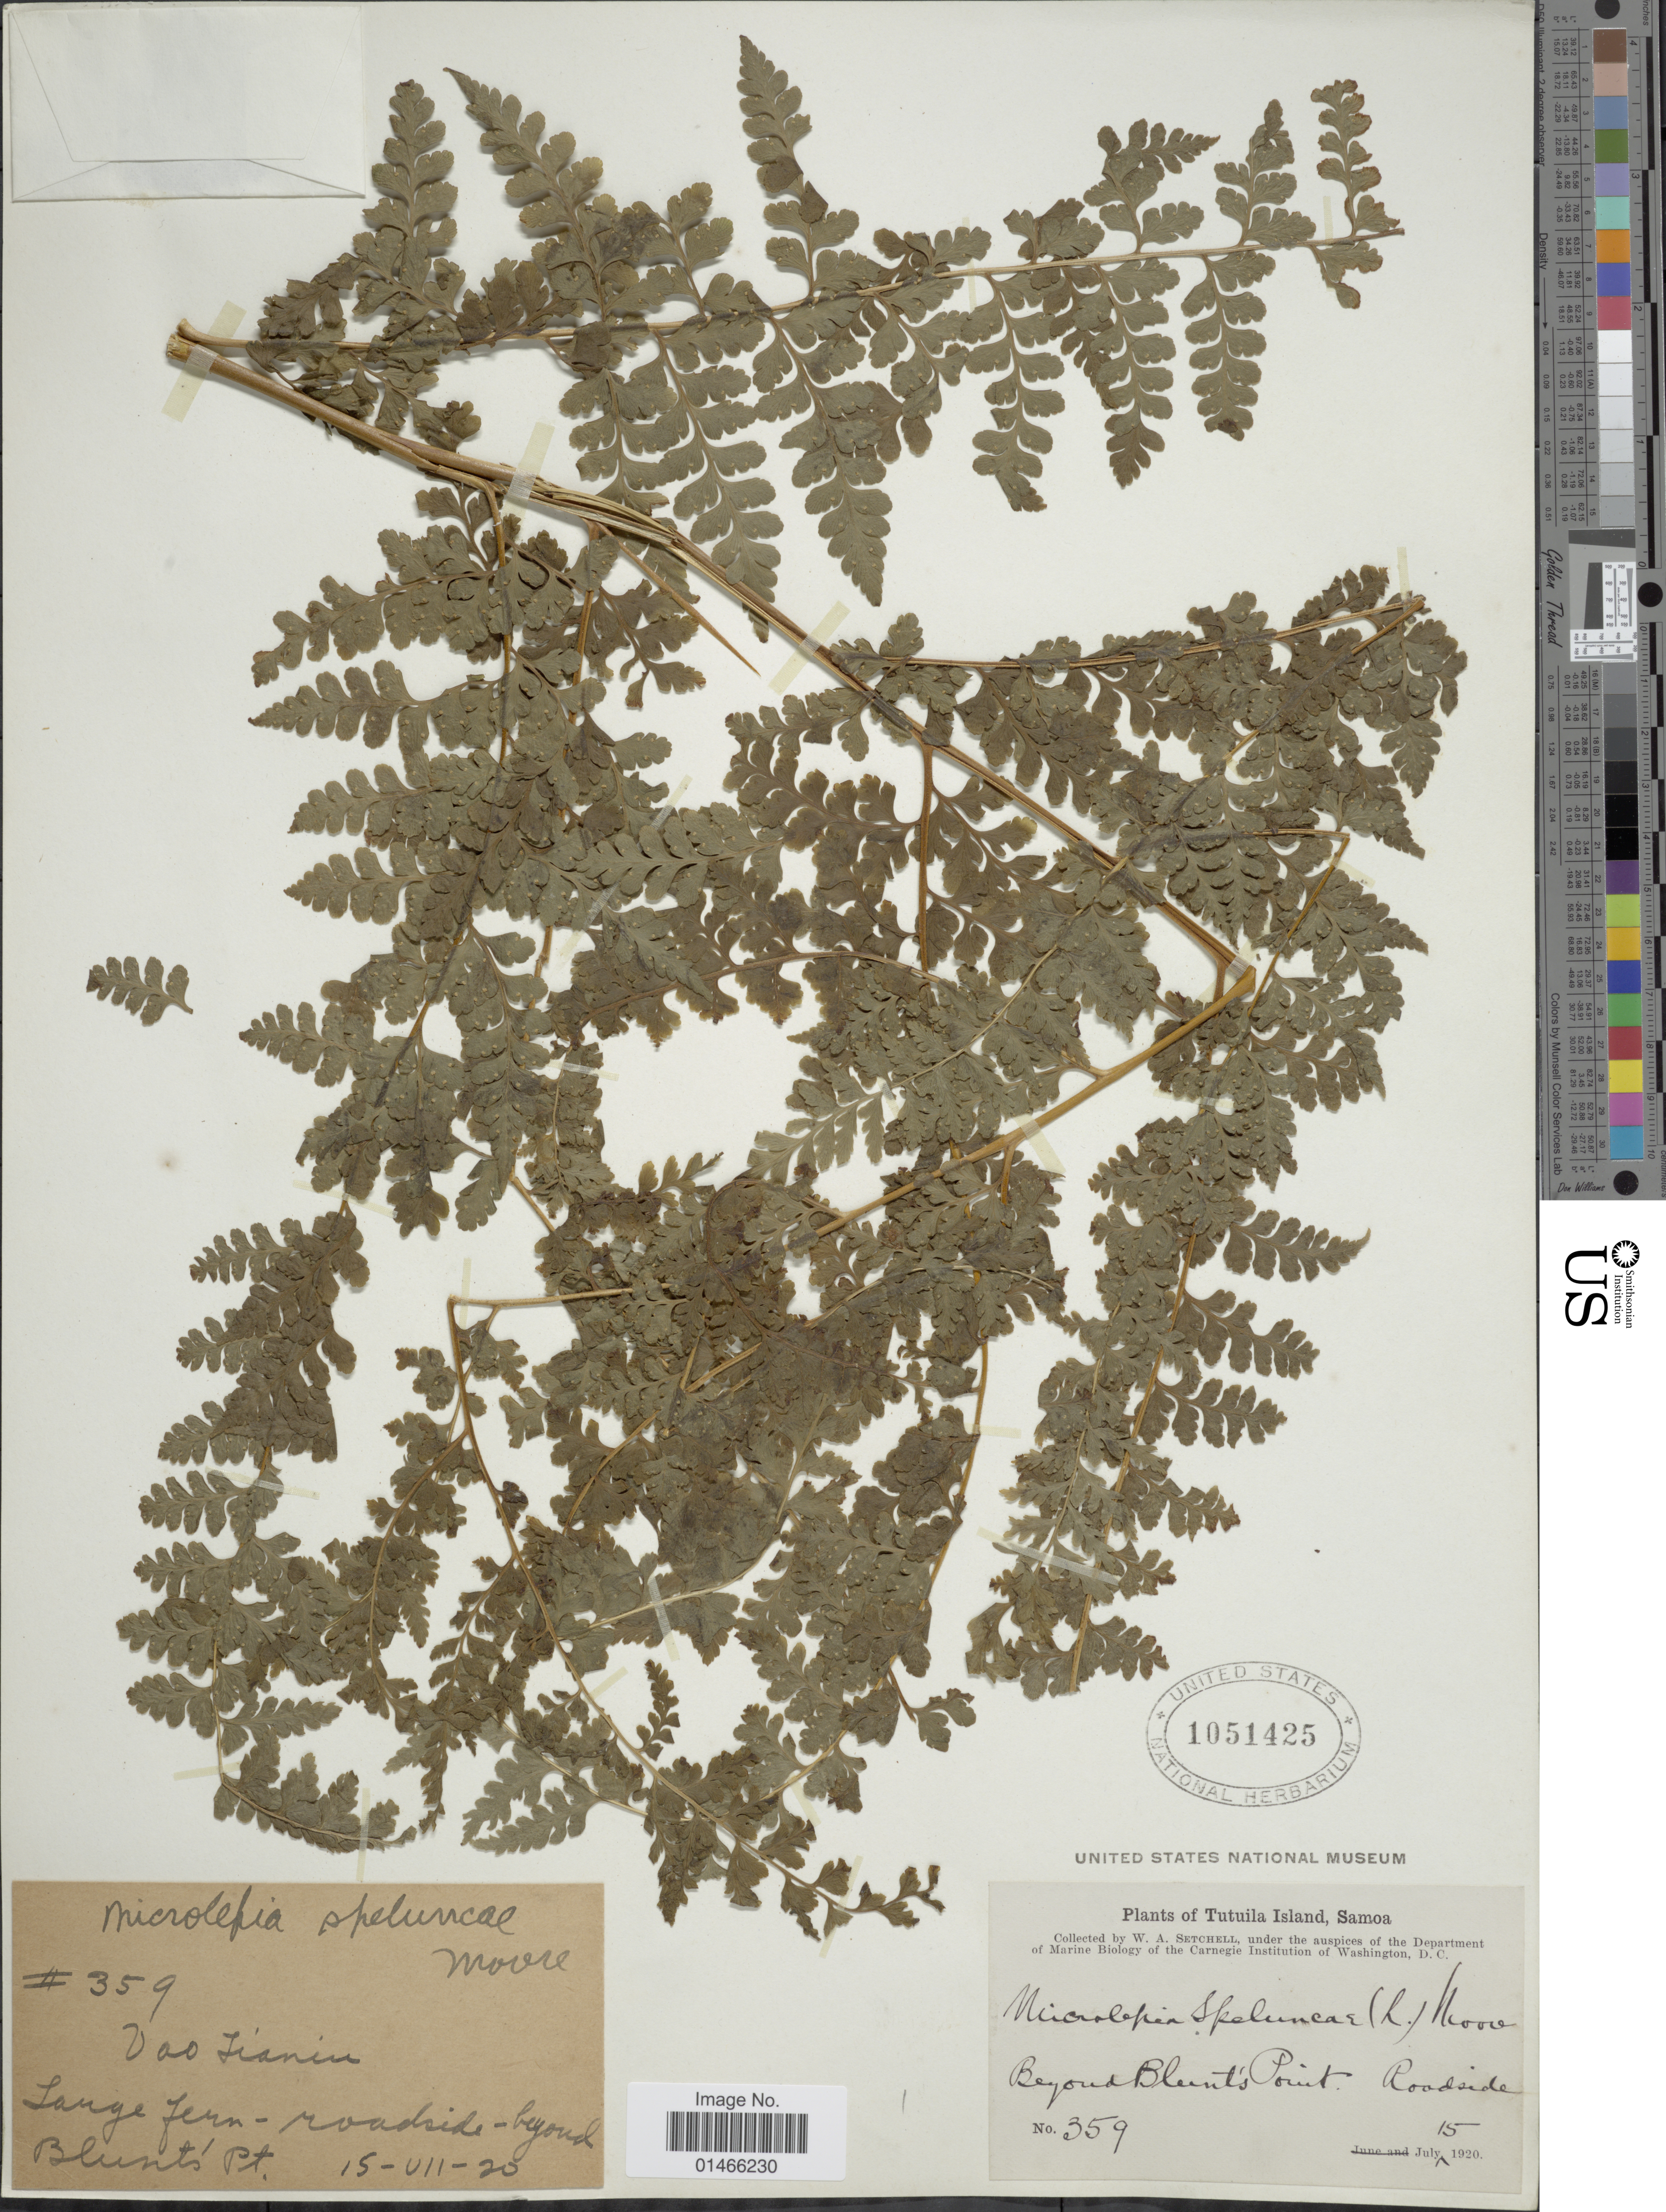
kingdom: Plantae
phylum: Tracheophyta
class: Polypodiopsida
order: Polypodiales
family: Dennstaedtiaceae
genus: Microlepia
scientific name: Microlepia speluncae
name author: (L.) T. Moore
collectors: W. Setchell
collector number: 359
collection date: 1920-07-15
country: American Samoa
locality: Tutuila Island, Samoa. Beyond Blent's Point. Roadside.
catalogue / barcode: US 1051425